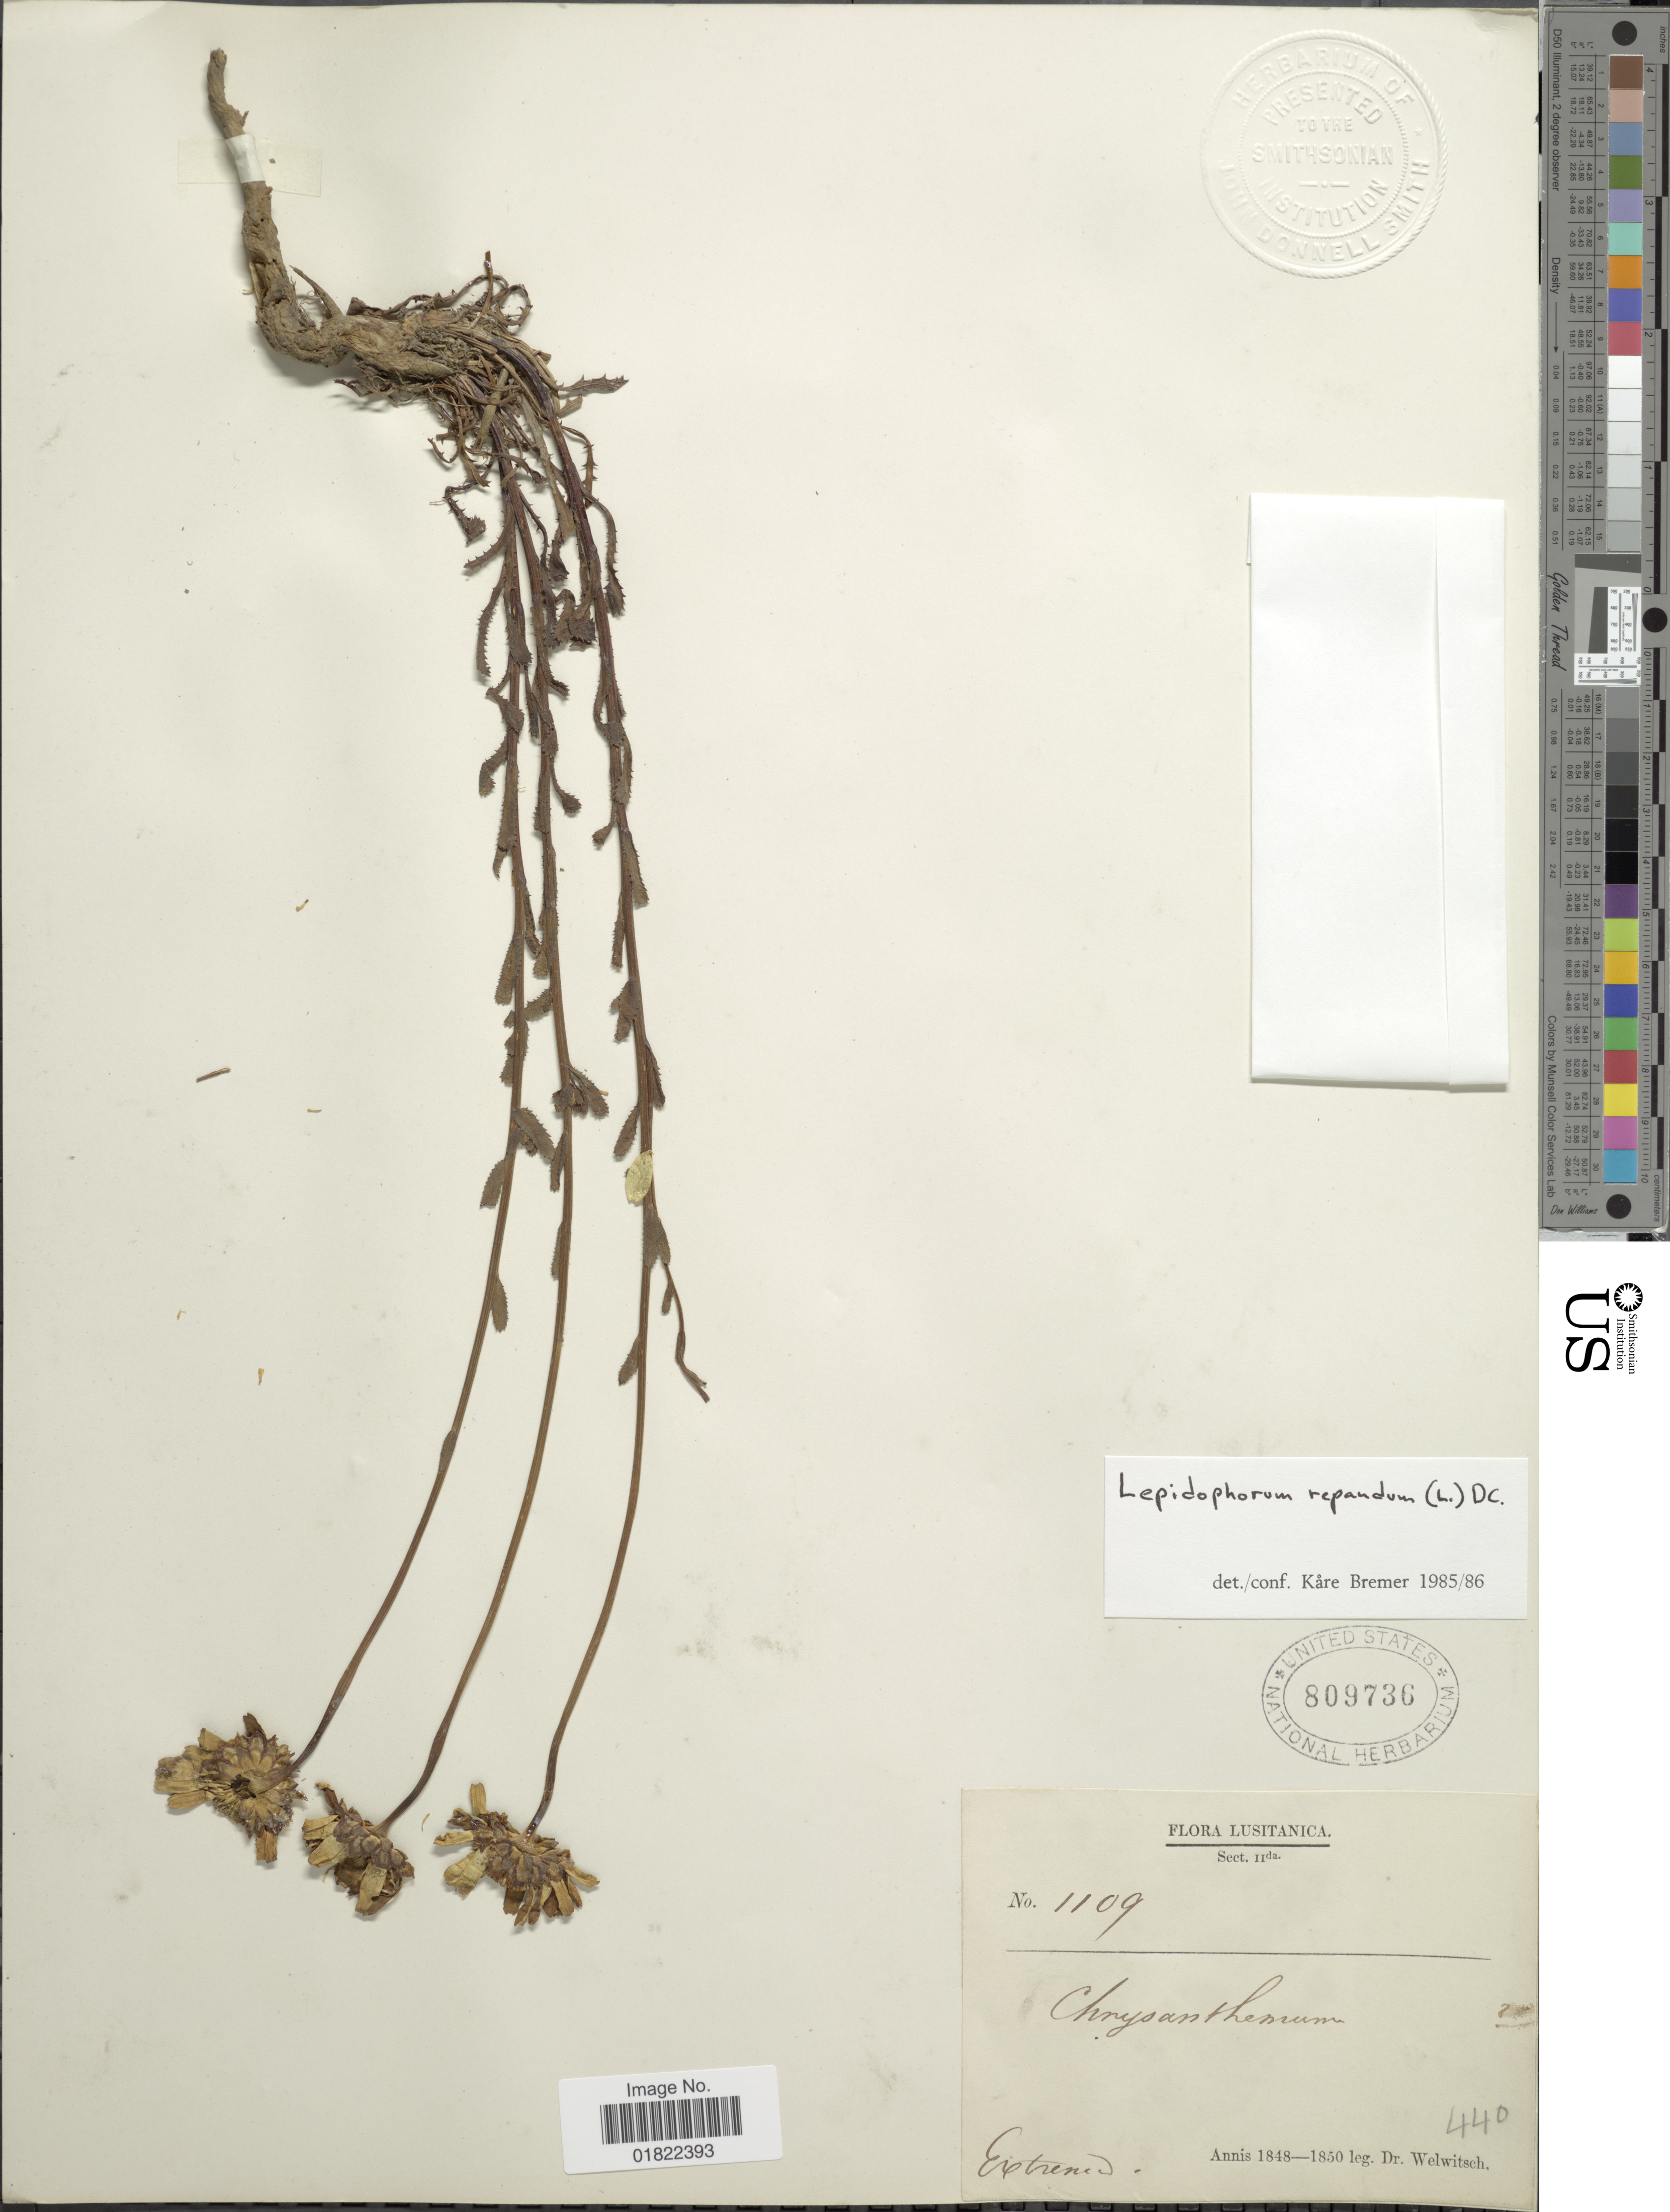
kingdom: Plantae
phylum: Tracheophyta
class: Magnoliopsida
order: Asterales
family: Asteraceae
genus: Lepidophorum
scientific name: Lepidophorum repandum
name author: (L.) DC.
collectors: -. Welwitsch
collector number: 1109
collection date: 1848/1850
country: Portugal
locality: Extreme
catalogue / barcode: US 809736